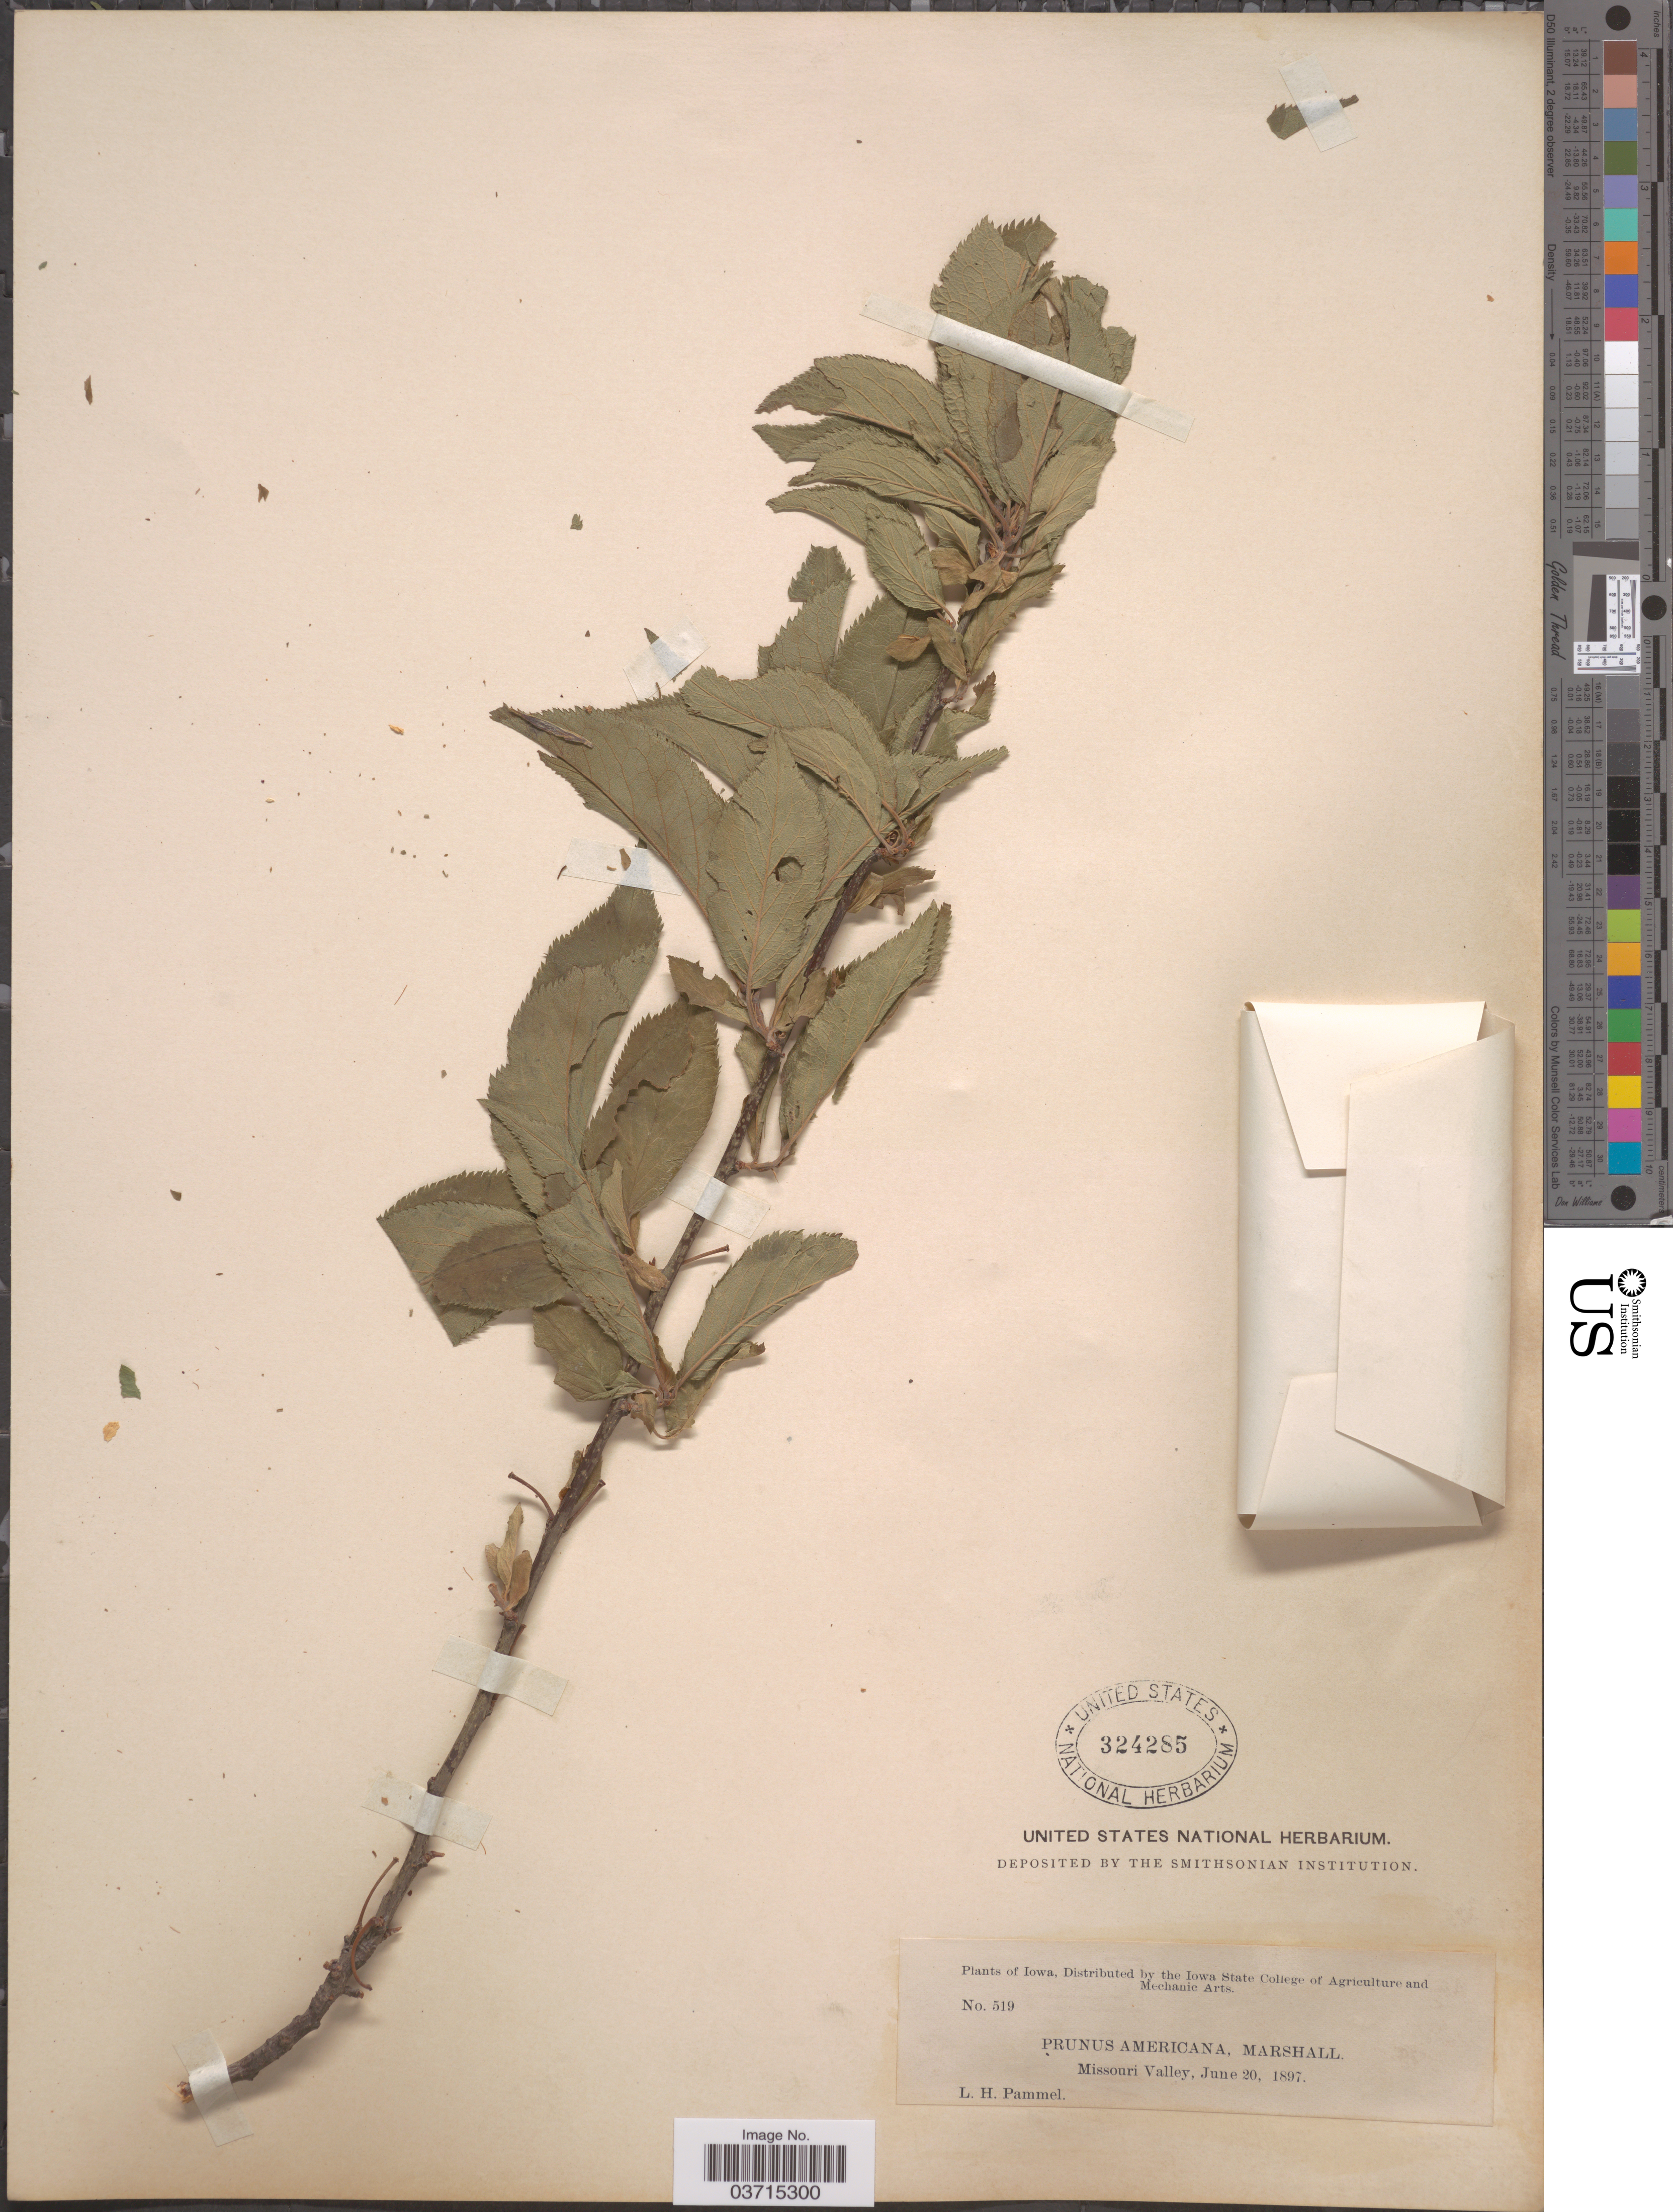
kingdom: Plantae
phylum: Tracheophyta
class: Magnoliopsida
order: Rosales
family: Rosaceae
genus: Prunus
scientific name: Prunus americana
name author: Marshall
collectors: L. Pammel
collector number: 519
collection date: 1897-06-20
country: United States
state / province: Iowa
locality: Missouri Valley.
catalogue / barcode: US 324285